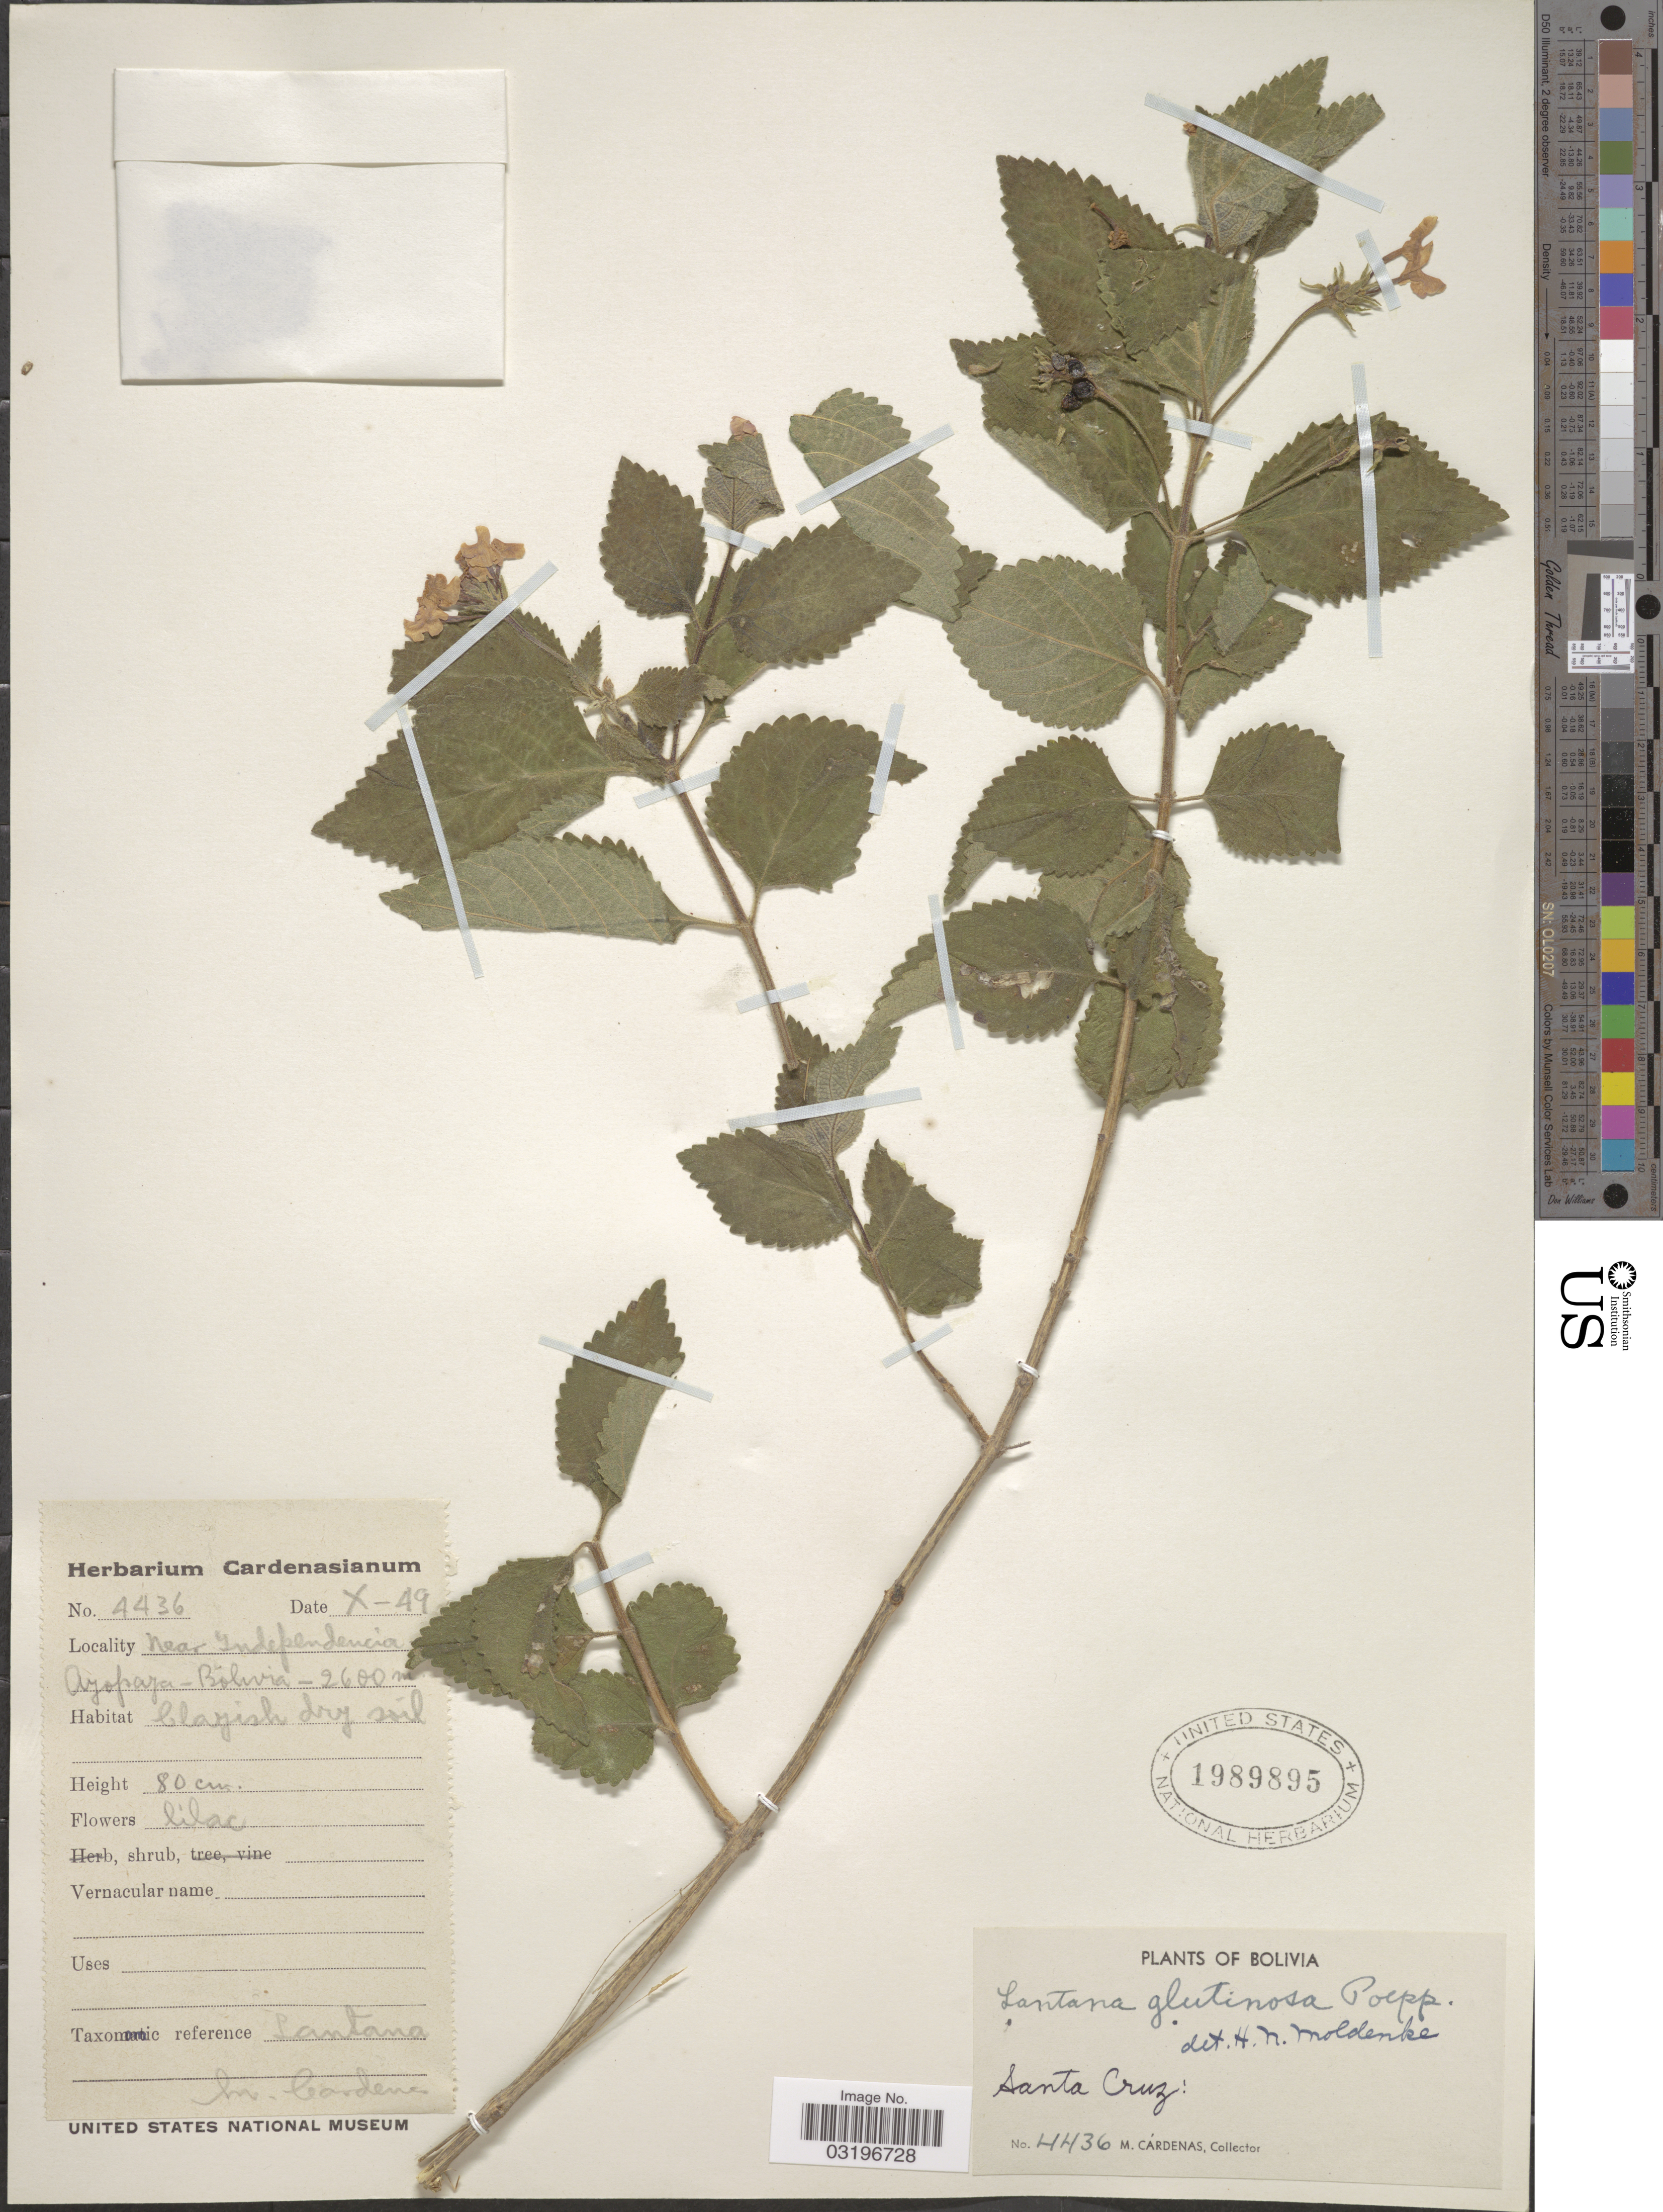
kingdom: Plantae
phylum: Tracheophyta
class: Magnoliopsida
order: Lamiales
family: Verbenaceae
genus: Lantana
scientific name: Lantana glutinosa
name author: Poepp.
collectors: M. Cárdenas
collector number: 4436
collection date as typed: Transcribed d/m/y: /10/49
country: Bolivia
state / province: Santa Cruz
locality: Near Independencia, Ayopaya.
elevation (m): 2600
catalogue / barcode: US 1989895